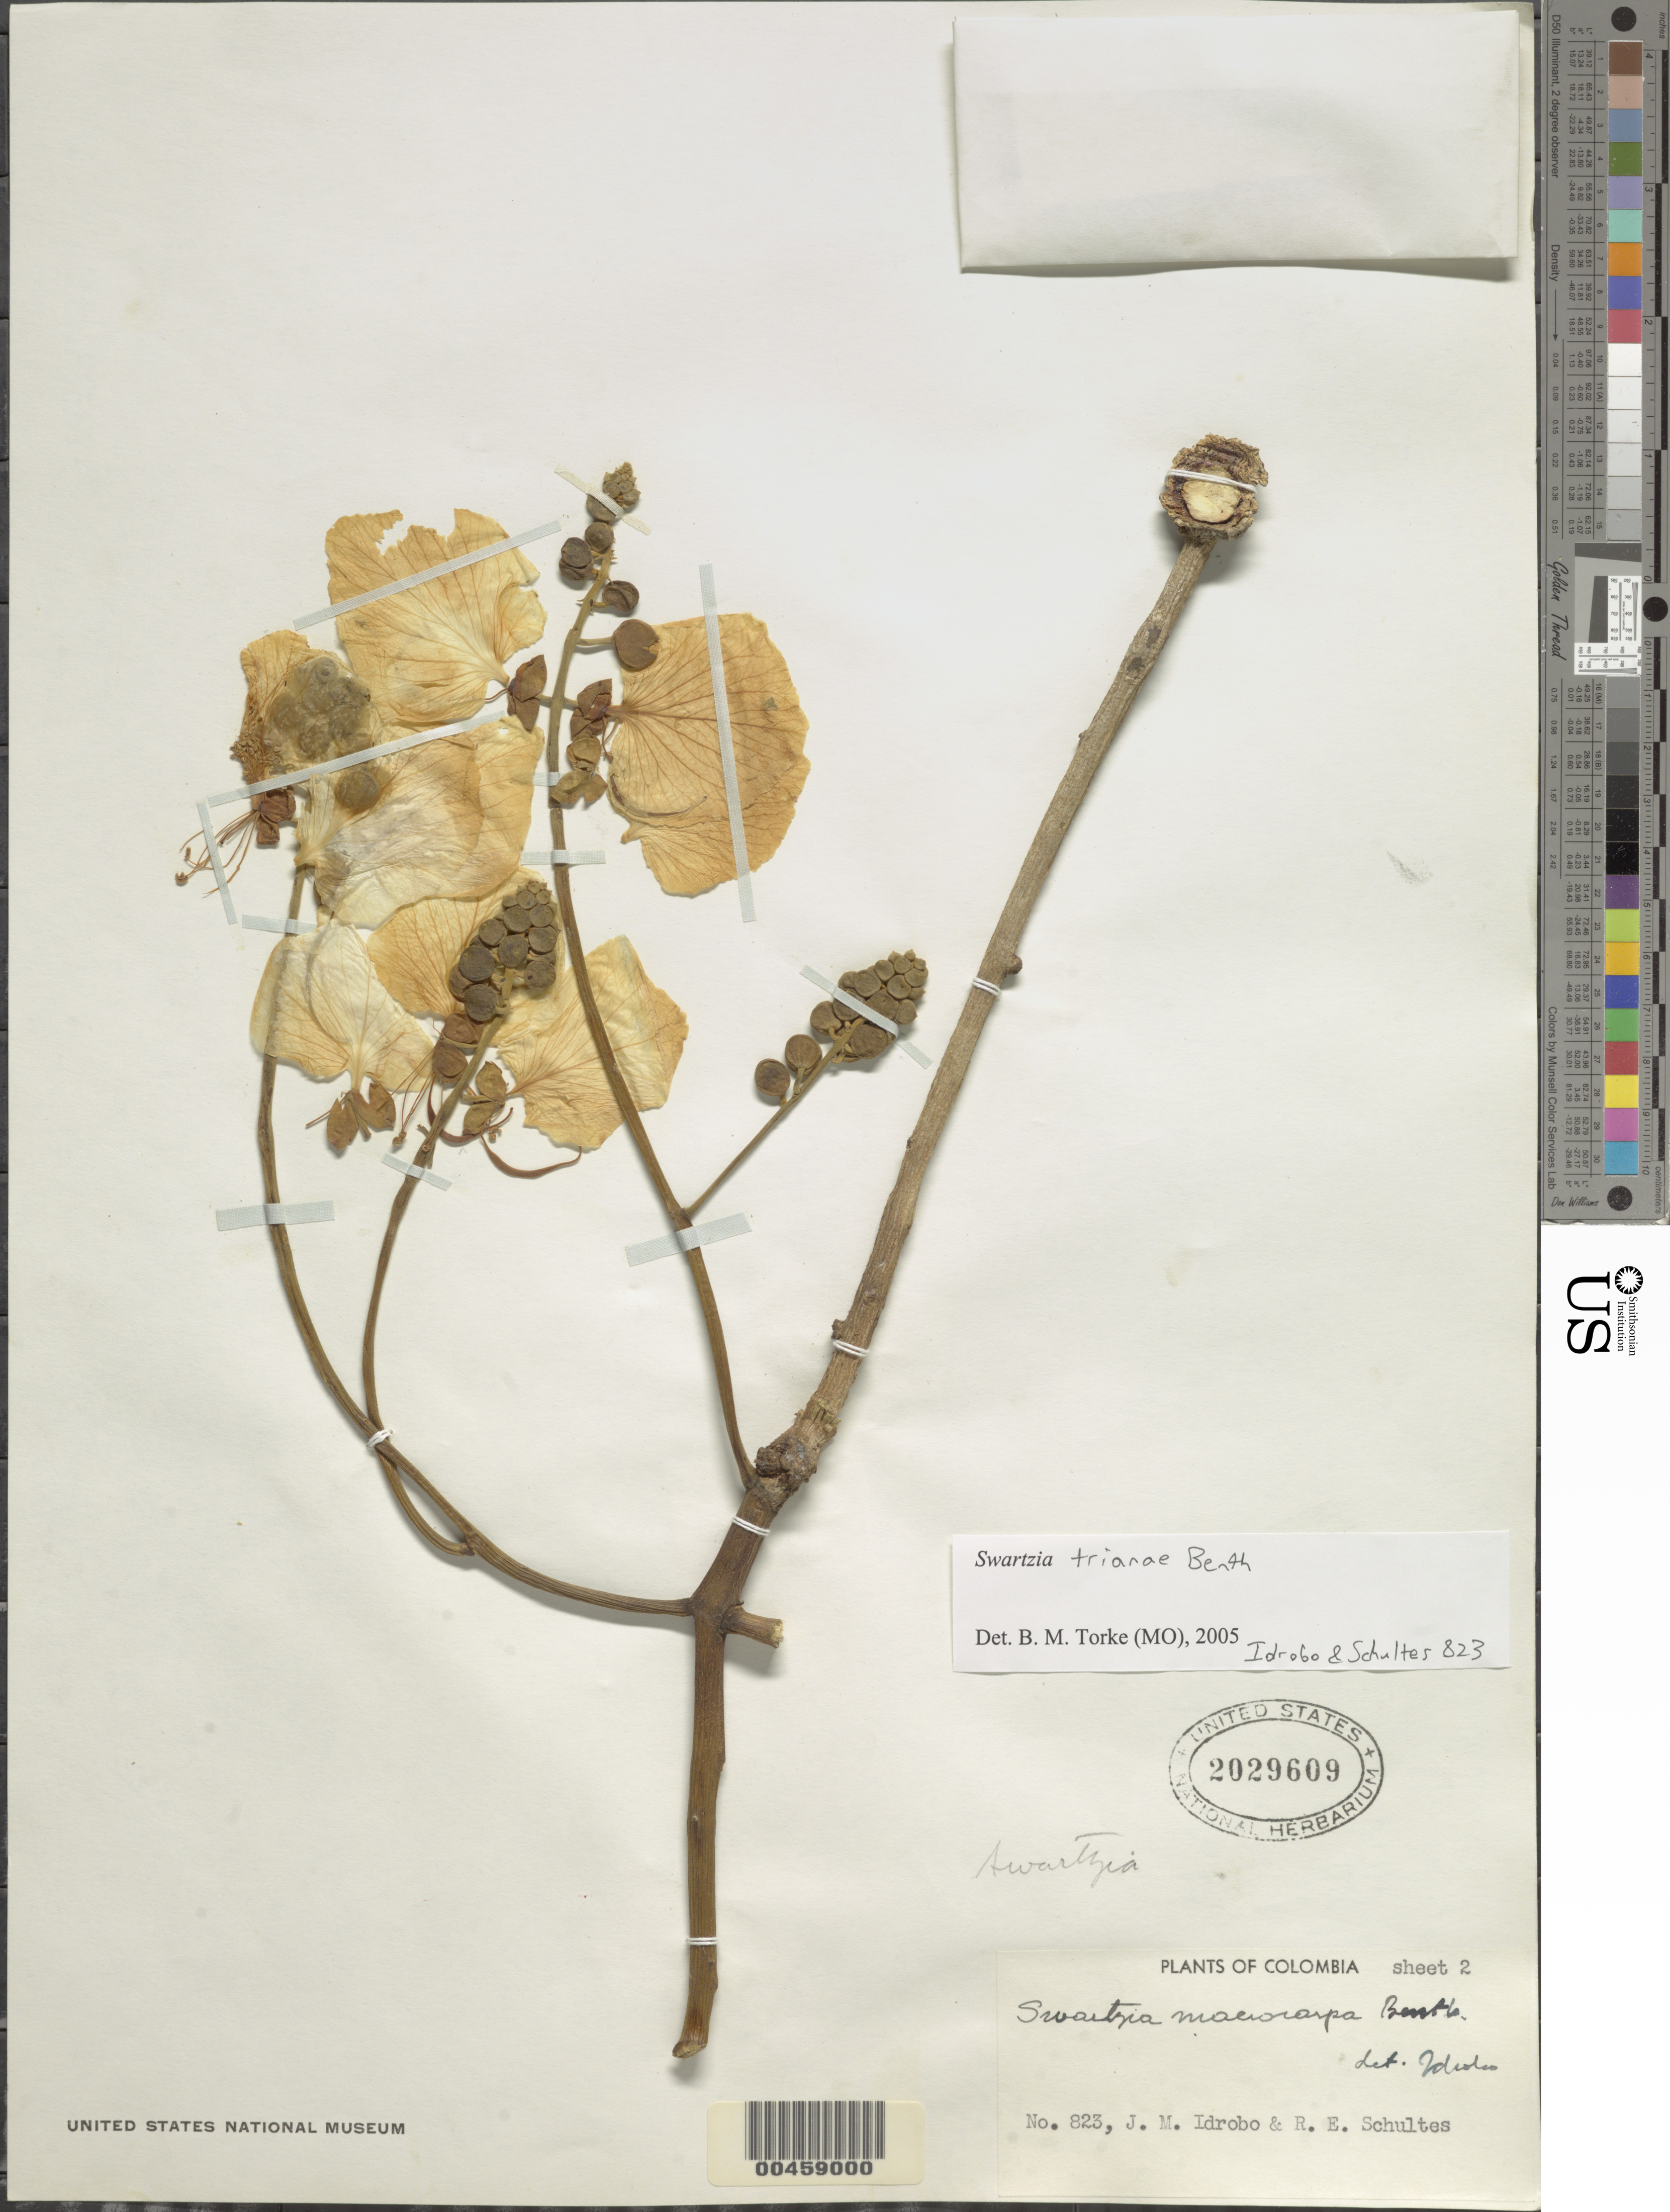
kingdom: Plantae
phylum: Tracheophyta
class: Magnoliopsida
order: Fabales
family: Fabaceae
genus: Swartzia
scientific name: Swartzia trianae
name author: Benth. in Mart.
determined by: Cowan, R. S.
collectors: J. M. Idrobo & R. E. Schultes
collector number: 823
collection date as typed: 20 Dec 1950 to 28 Dec 1950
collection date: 1950-12-20/1950-12-28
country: Colombia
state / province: Meta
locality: Cordillera la Macarena; Trocha entre el Rio Guejar y el Caño Guapayita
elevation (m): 500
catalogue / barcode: US 2029609